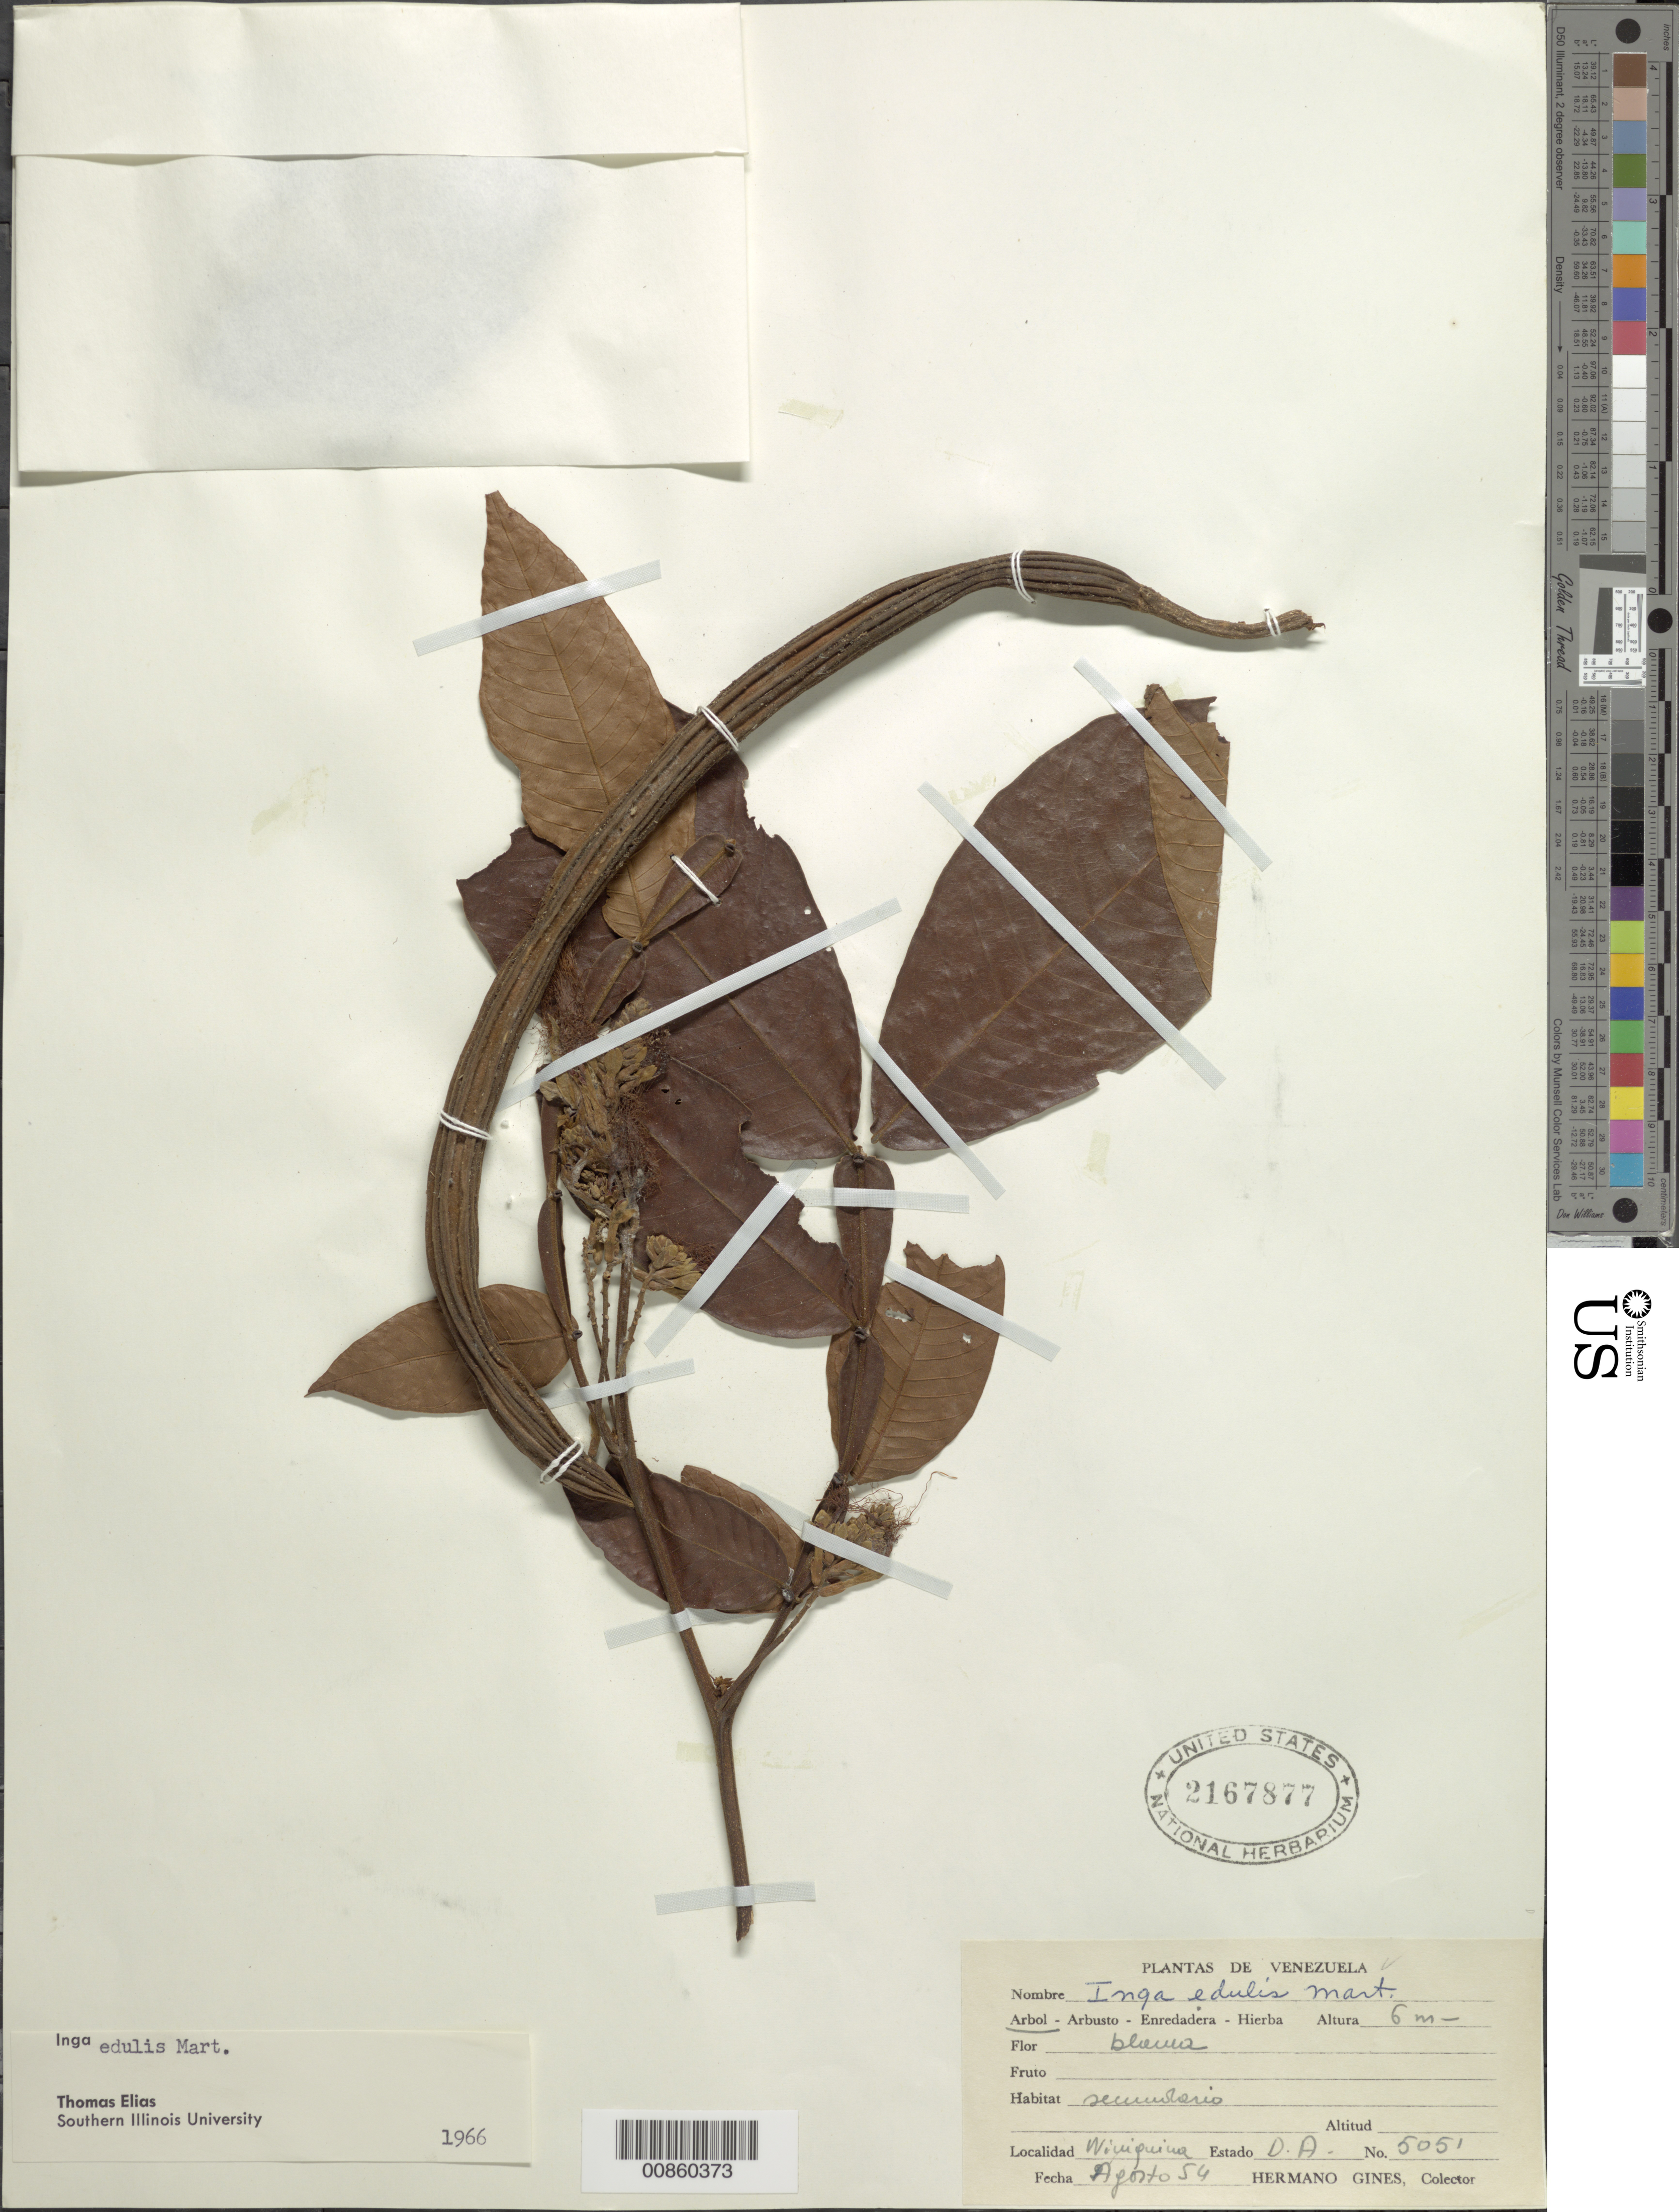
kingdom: Plantae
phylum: Tracheophyta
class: Magnoliopsida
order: Fabales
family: Fabaceae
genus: Inga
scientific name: Inga edulis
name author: Mart.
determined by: Elias, Thomas S.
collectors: H. Gines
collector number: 5051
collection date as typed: Aug-54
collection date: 1954-08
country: Venezuela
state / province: Delta Amacuro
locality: C. Wiuiquina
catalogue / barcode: US 2167877